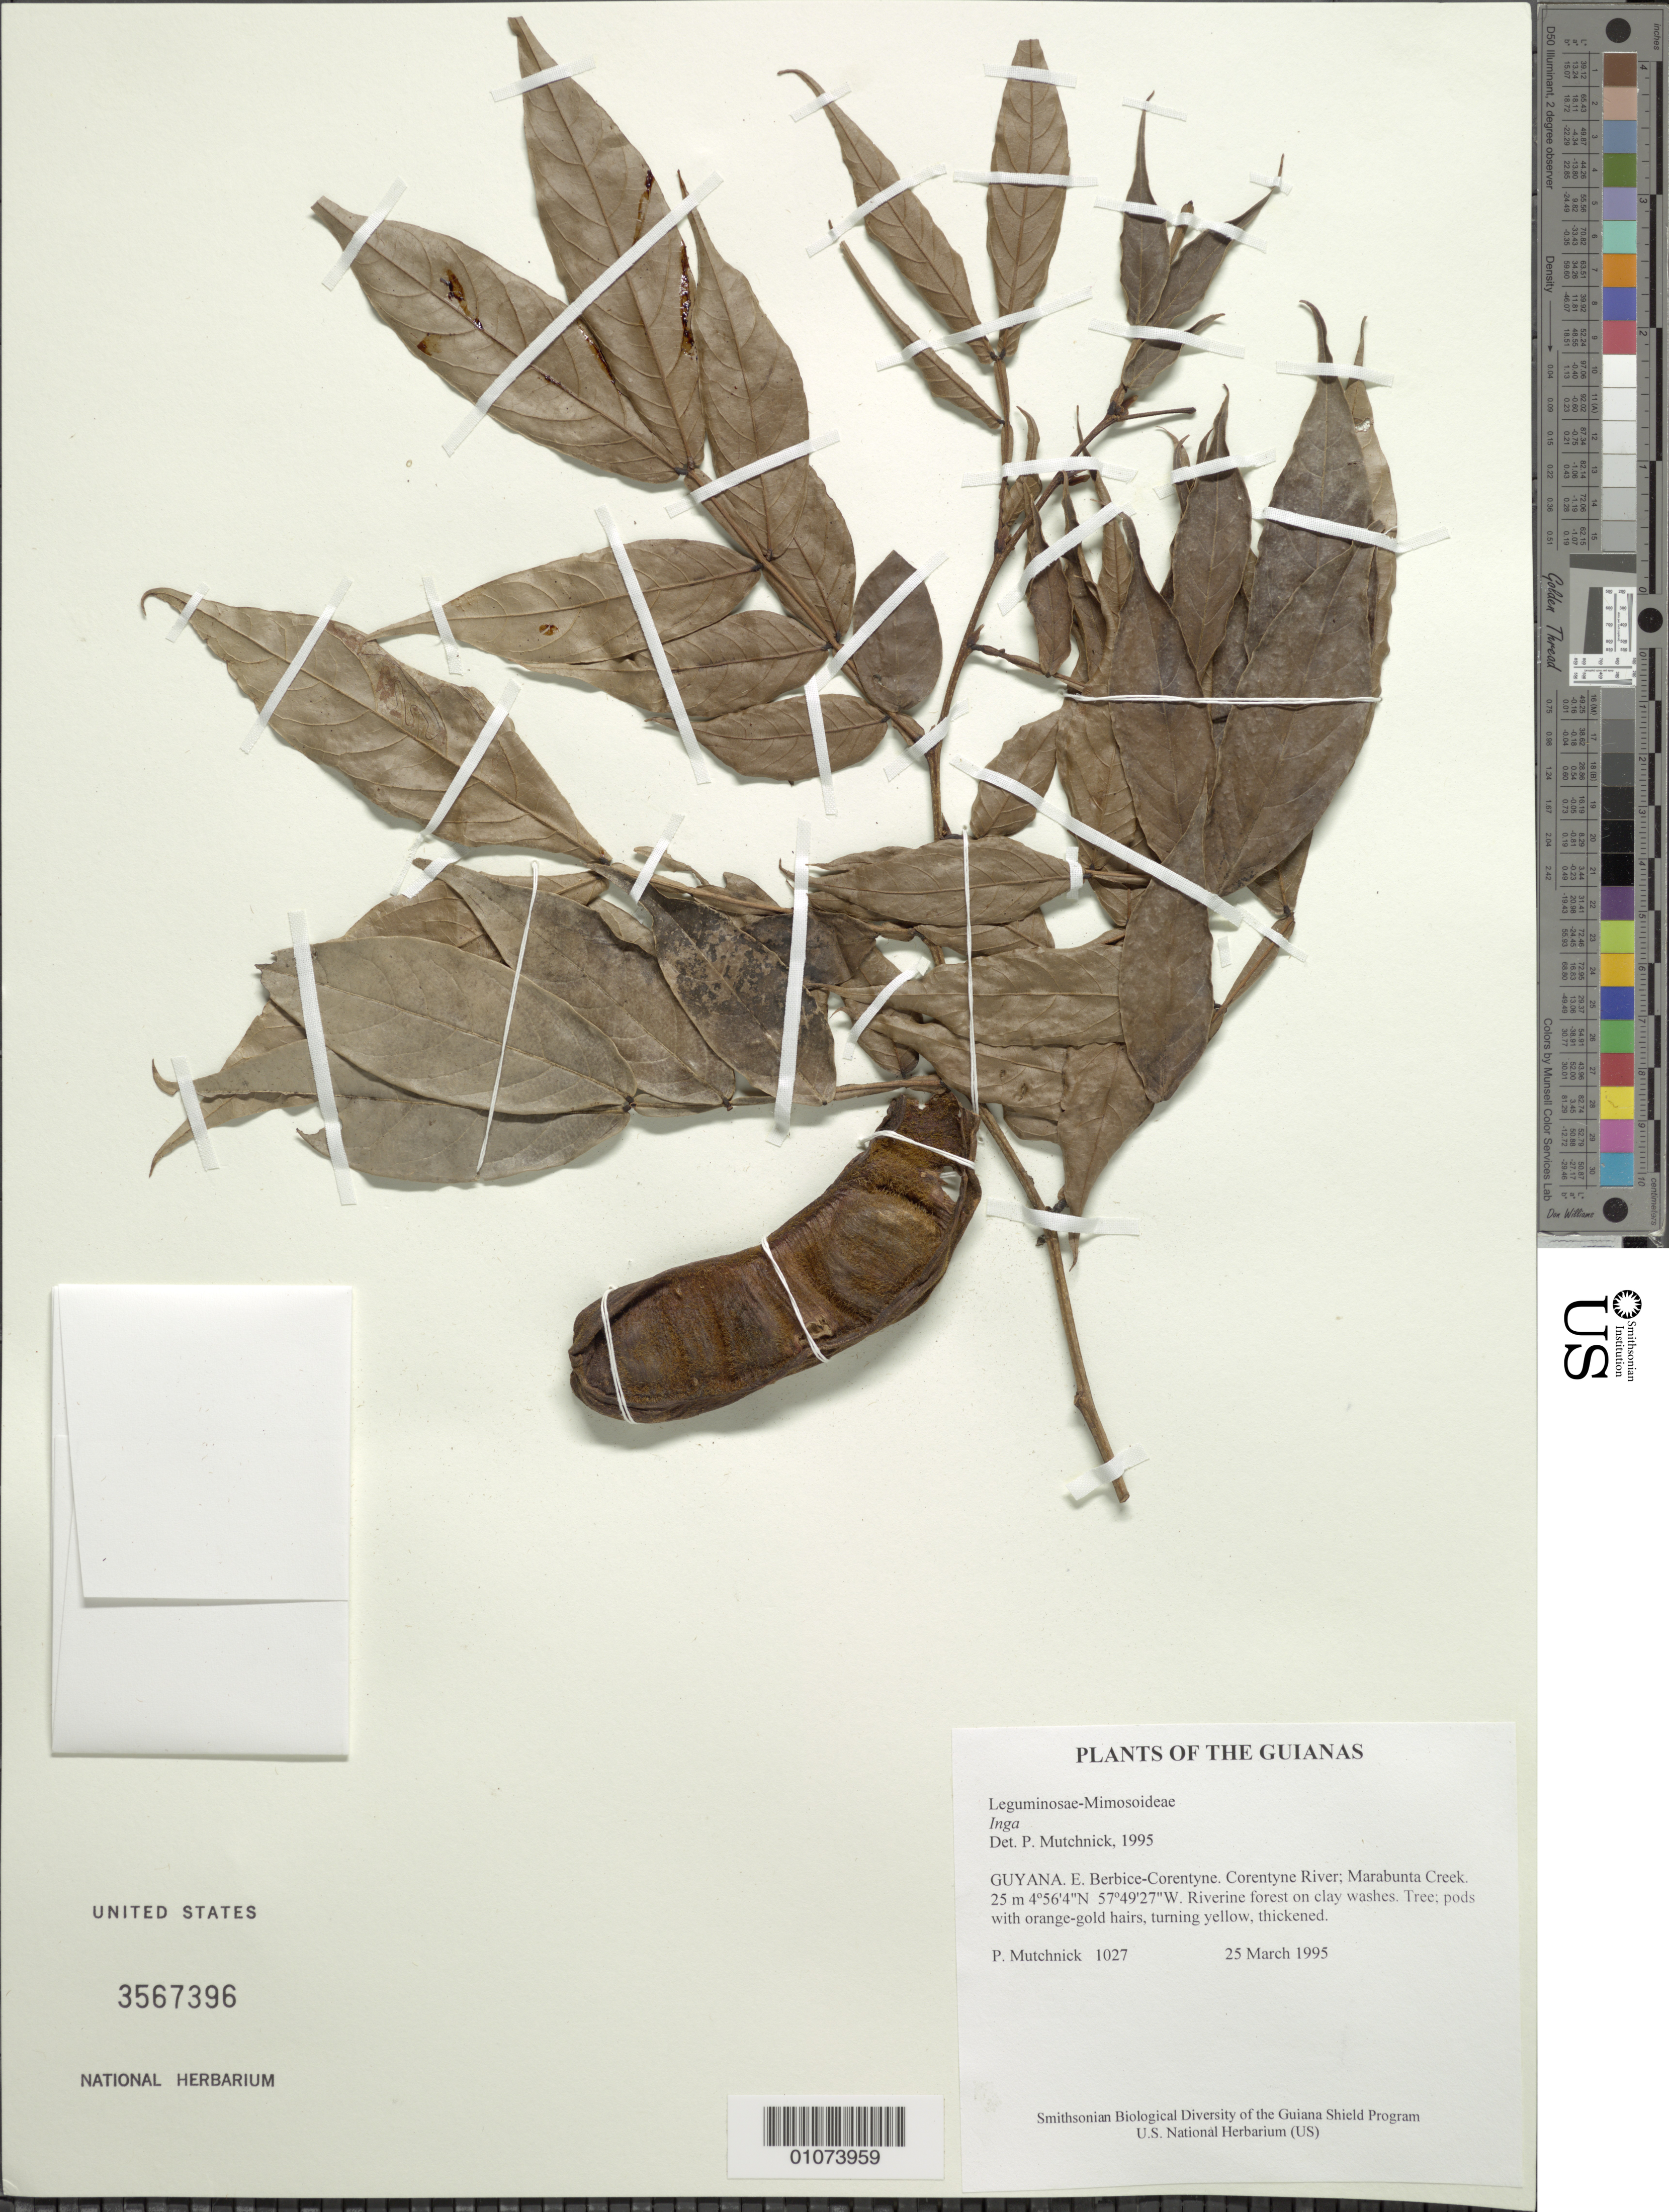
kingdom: Plantae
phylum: Tracheophyta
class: Magnoliopsida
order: Fabales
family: Fabaceae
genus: Inga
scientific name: Inga sp.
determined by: Mutchnick, P.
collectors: P. Mutchnick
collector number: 1027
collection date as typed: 25 March 1995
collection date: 1995-03-25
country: Guyana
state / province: E. Berbice-Corentyne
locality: Corentyne River; Marabunta Creek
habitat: Riverine forest on clay washes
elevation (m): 25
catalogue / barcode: US 3567396